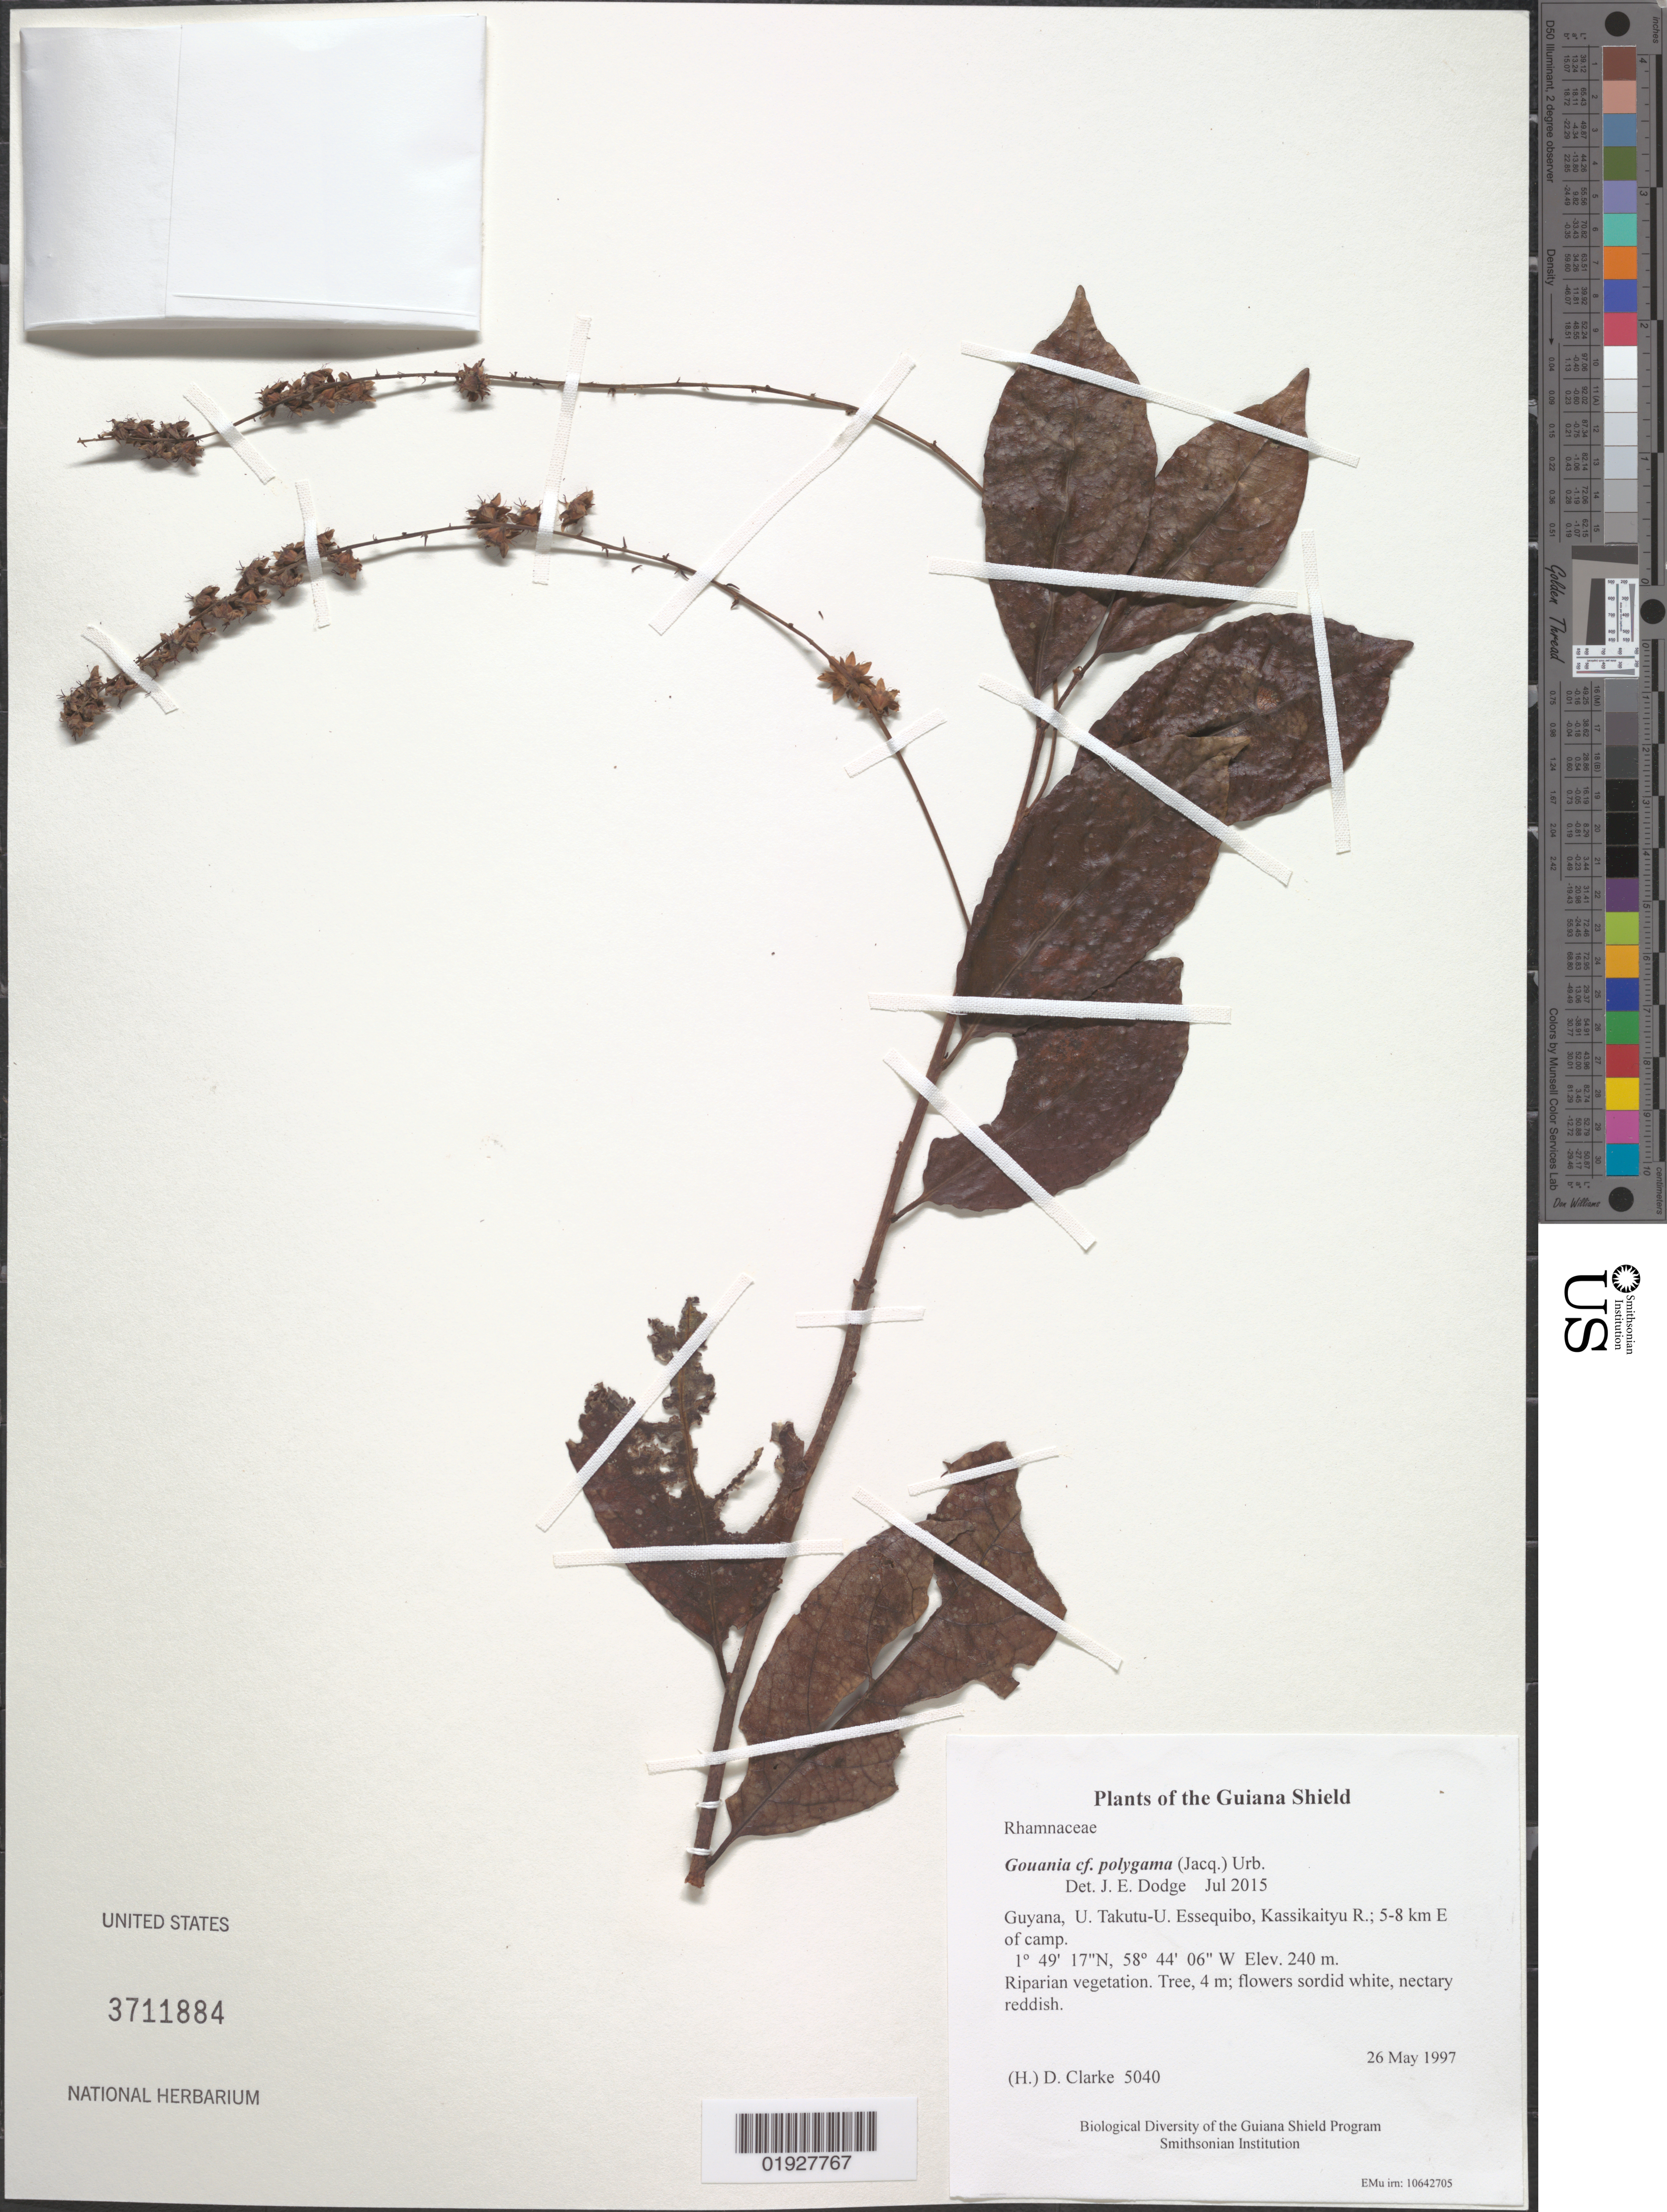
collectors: H. D. Clarke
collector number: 5040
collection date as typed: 26 May 1997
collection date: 1997-05-26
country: Guyana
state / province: U. Takutu-U. Essequibo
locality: Kassikaityu R.; 5-8 km E of camp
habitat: Riparian vegetation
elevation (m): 240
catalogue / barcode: US 3711884